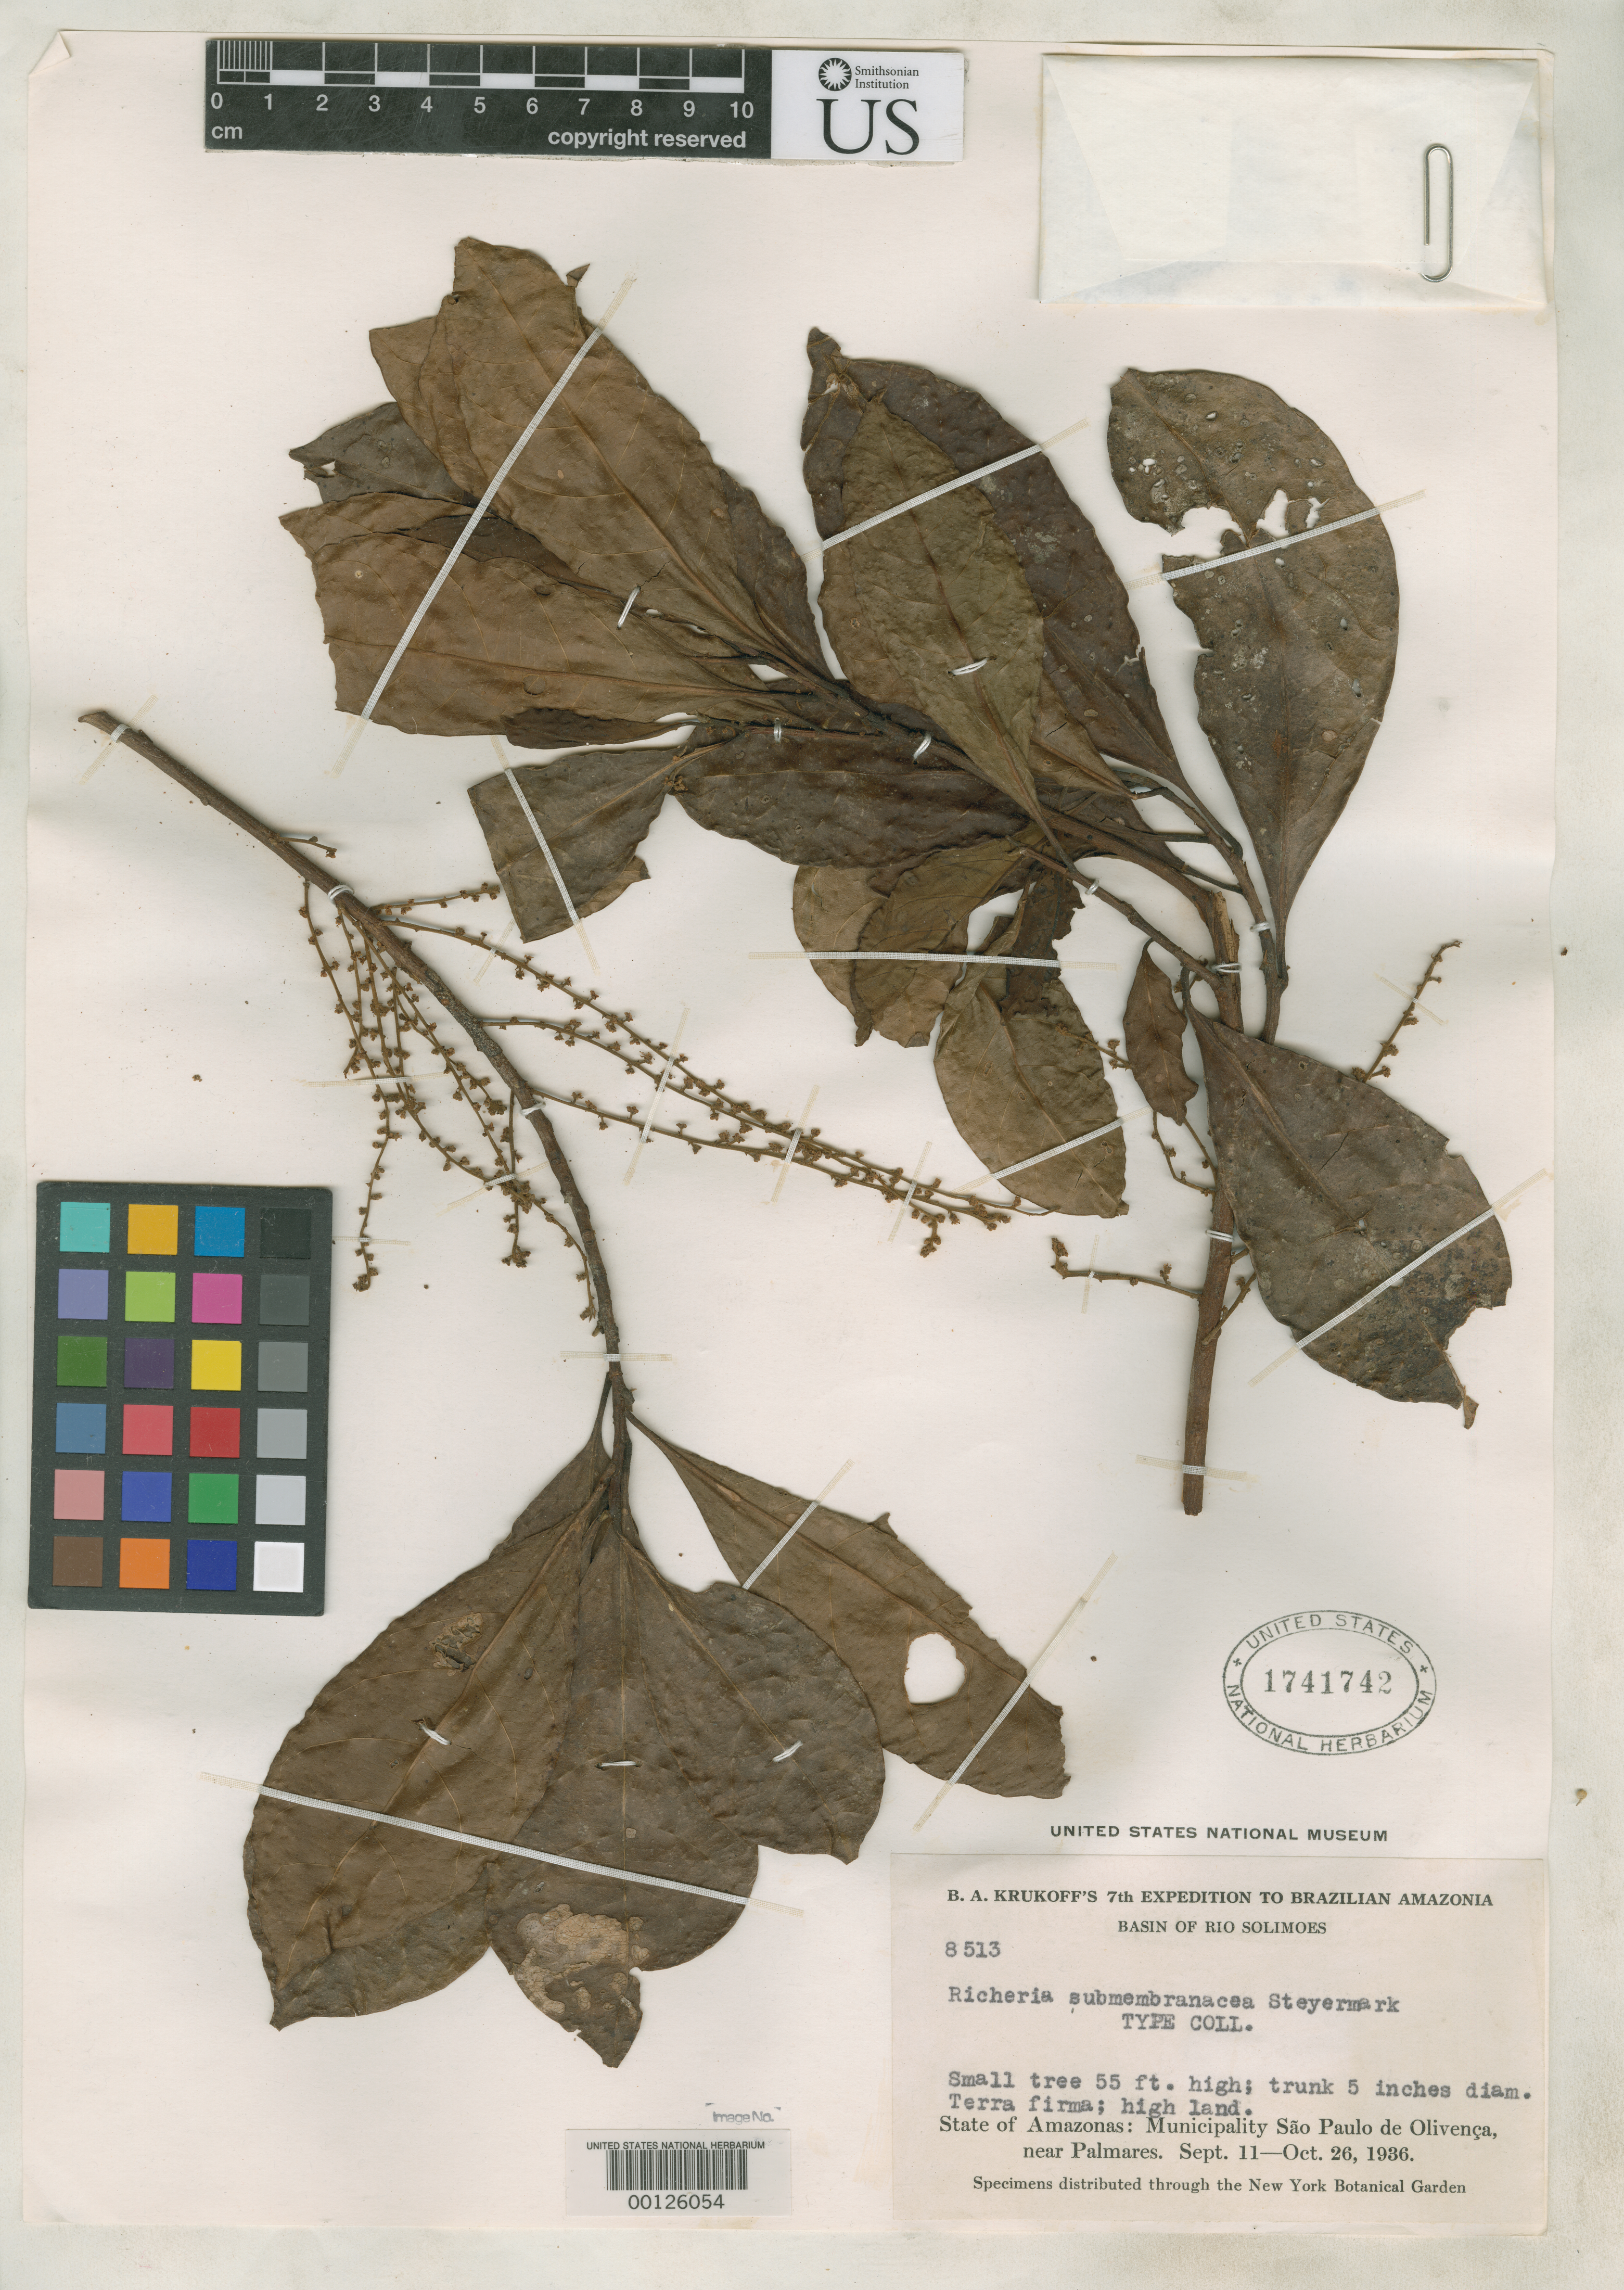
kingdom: Plantae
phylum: Tracheophyta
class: Magnoliopsida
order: Malpighiales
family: Phyllanthaceae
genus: Richeria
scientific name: Richeria submembranacea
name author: Steyerm.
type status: Isotype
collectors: B. A. Krukoff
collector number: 8513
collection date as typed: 11 Sep 1936 to 26 Oct 1936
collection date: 1936-09-11/1936-10-26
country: Brazil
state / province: Amazonas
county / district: São Paulo de Olivença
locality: Palmares.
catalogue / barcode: US 1741742